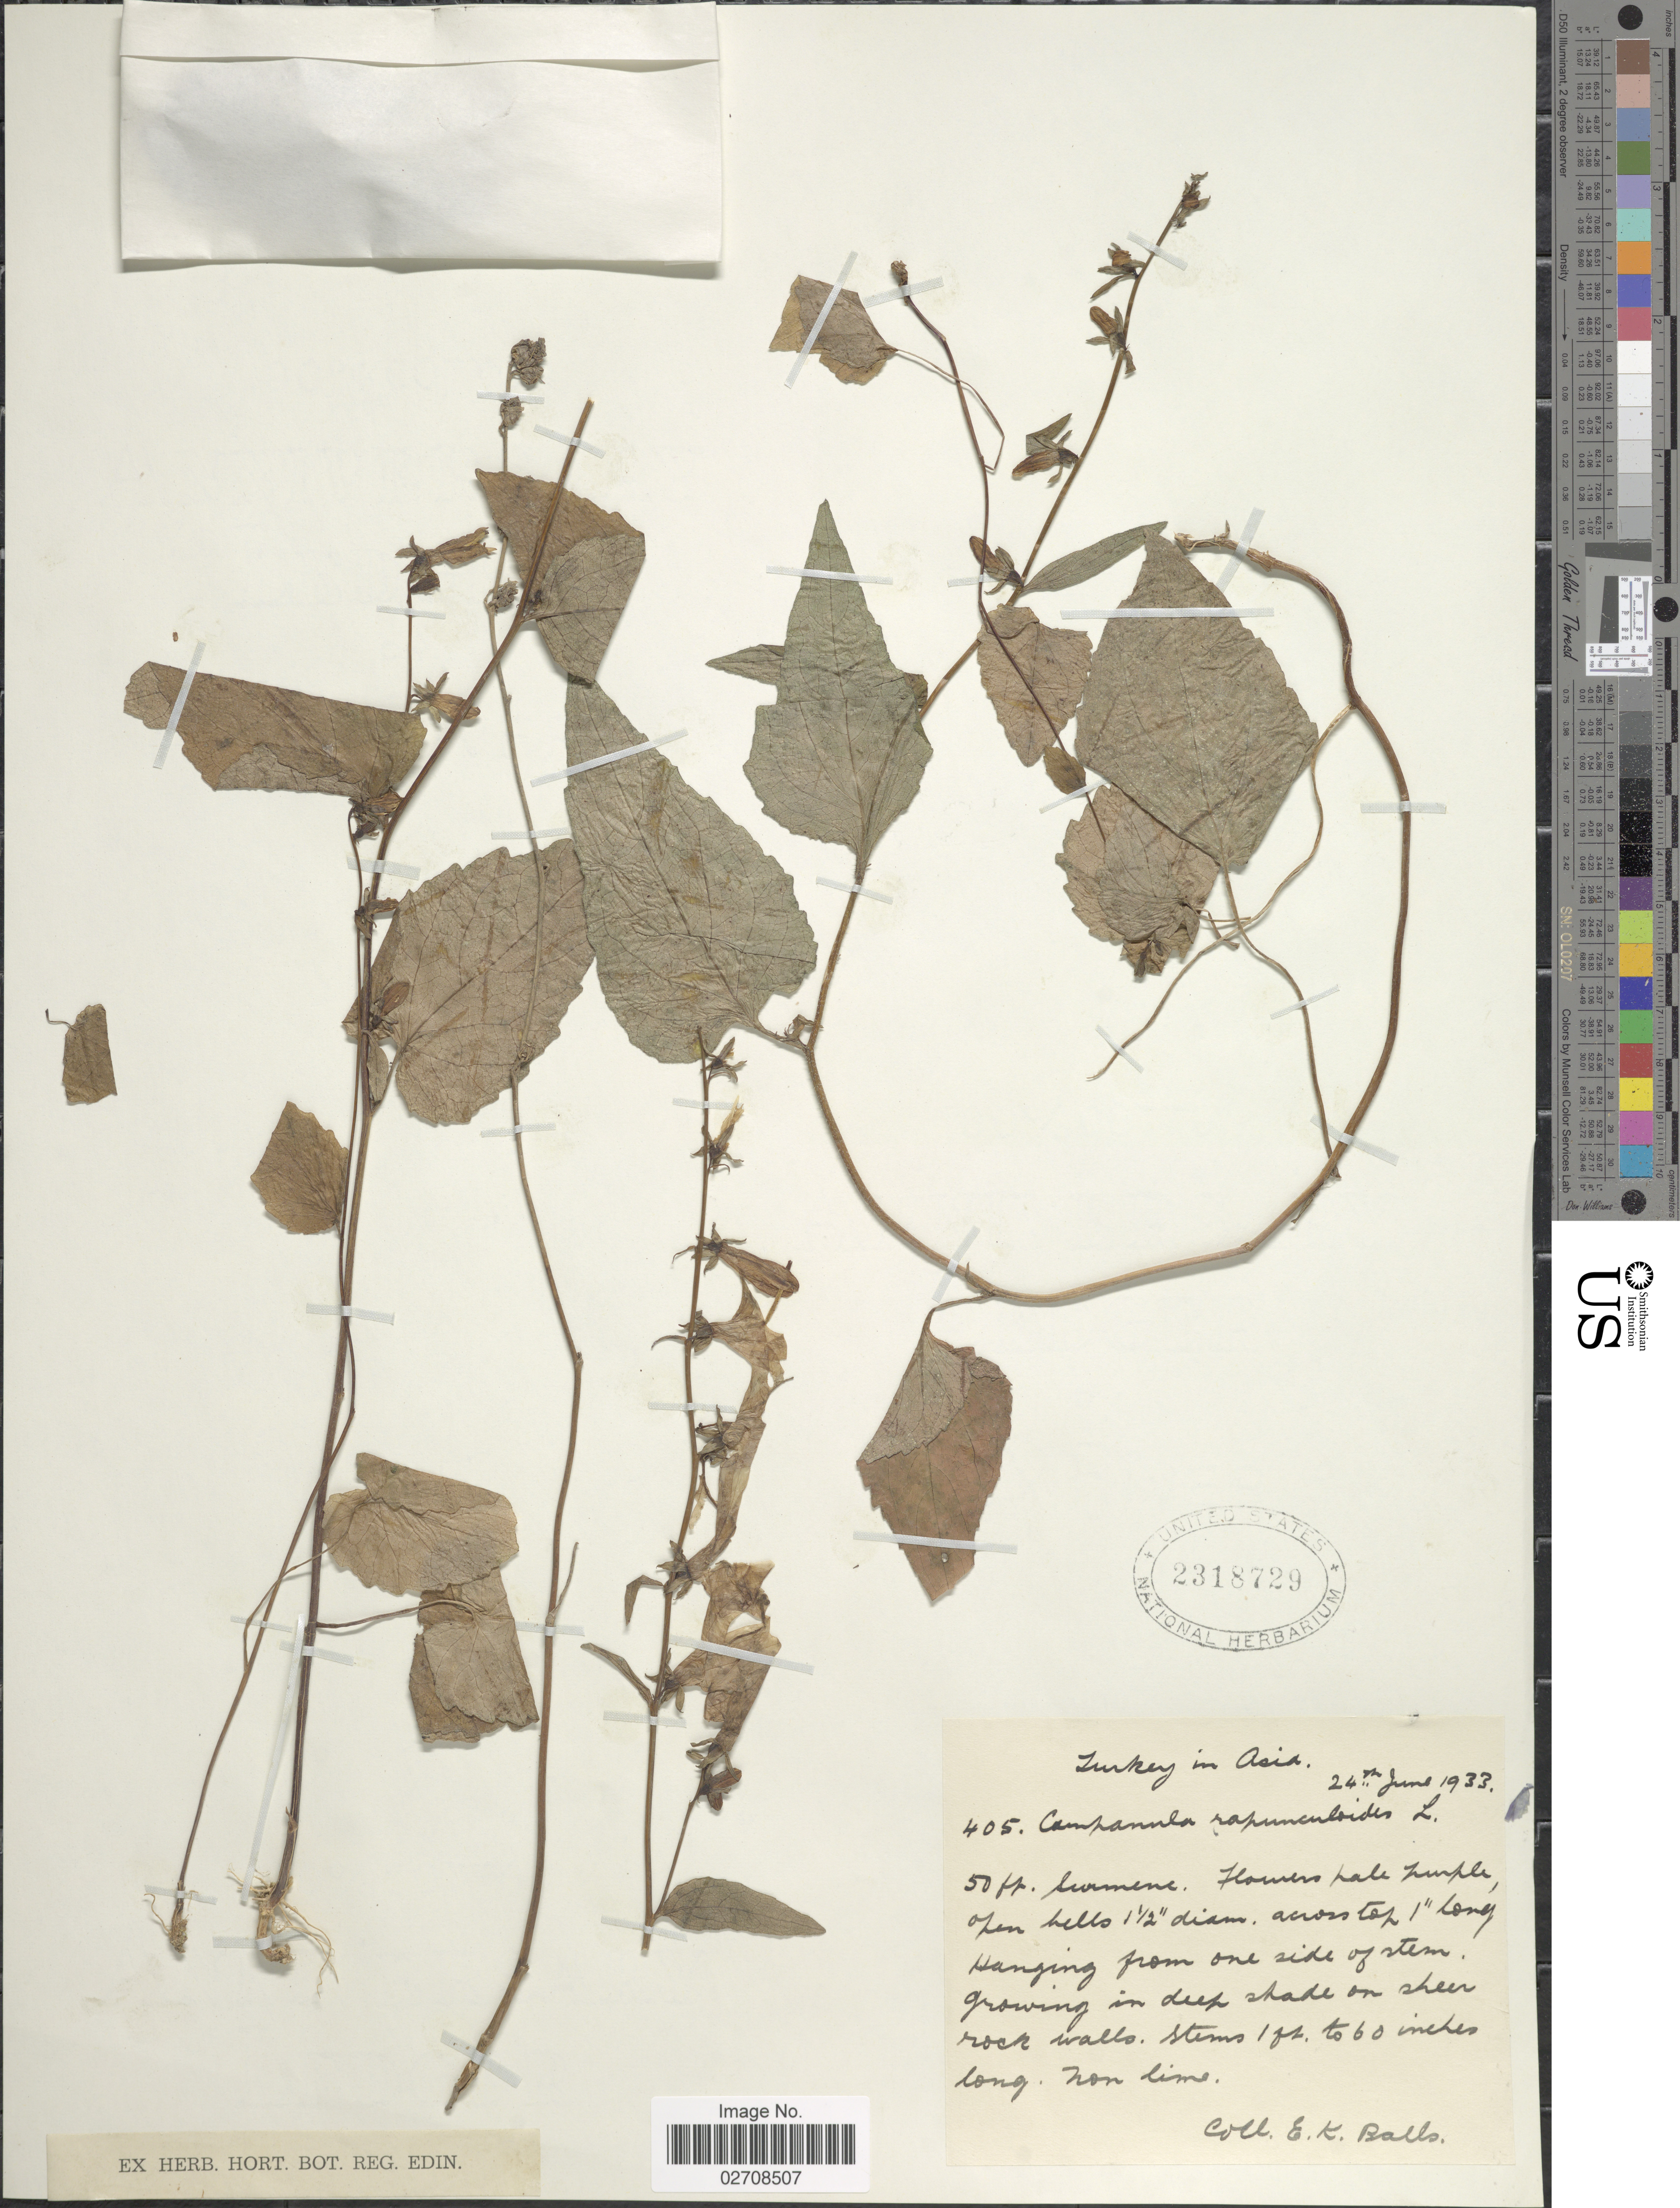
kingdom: Plantae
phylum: Tracheophyta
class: Magnoliopsida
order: Asterales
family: Campanulaceae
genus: Campanula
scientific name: Campanula rapunculoides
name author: L.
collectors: E. K. Balls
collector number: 405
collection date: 1933-06-24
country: Turkey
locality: Turkey in Asia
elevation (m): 50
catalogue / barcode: US 2318729